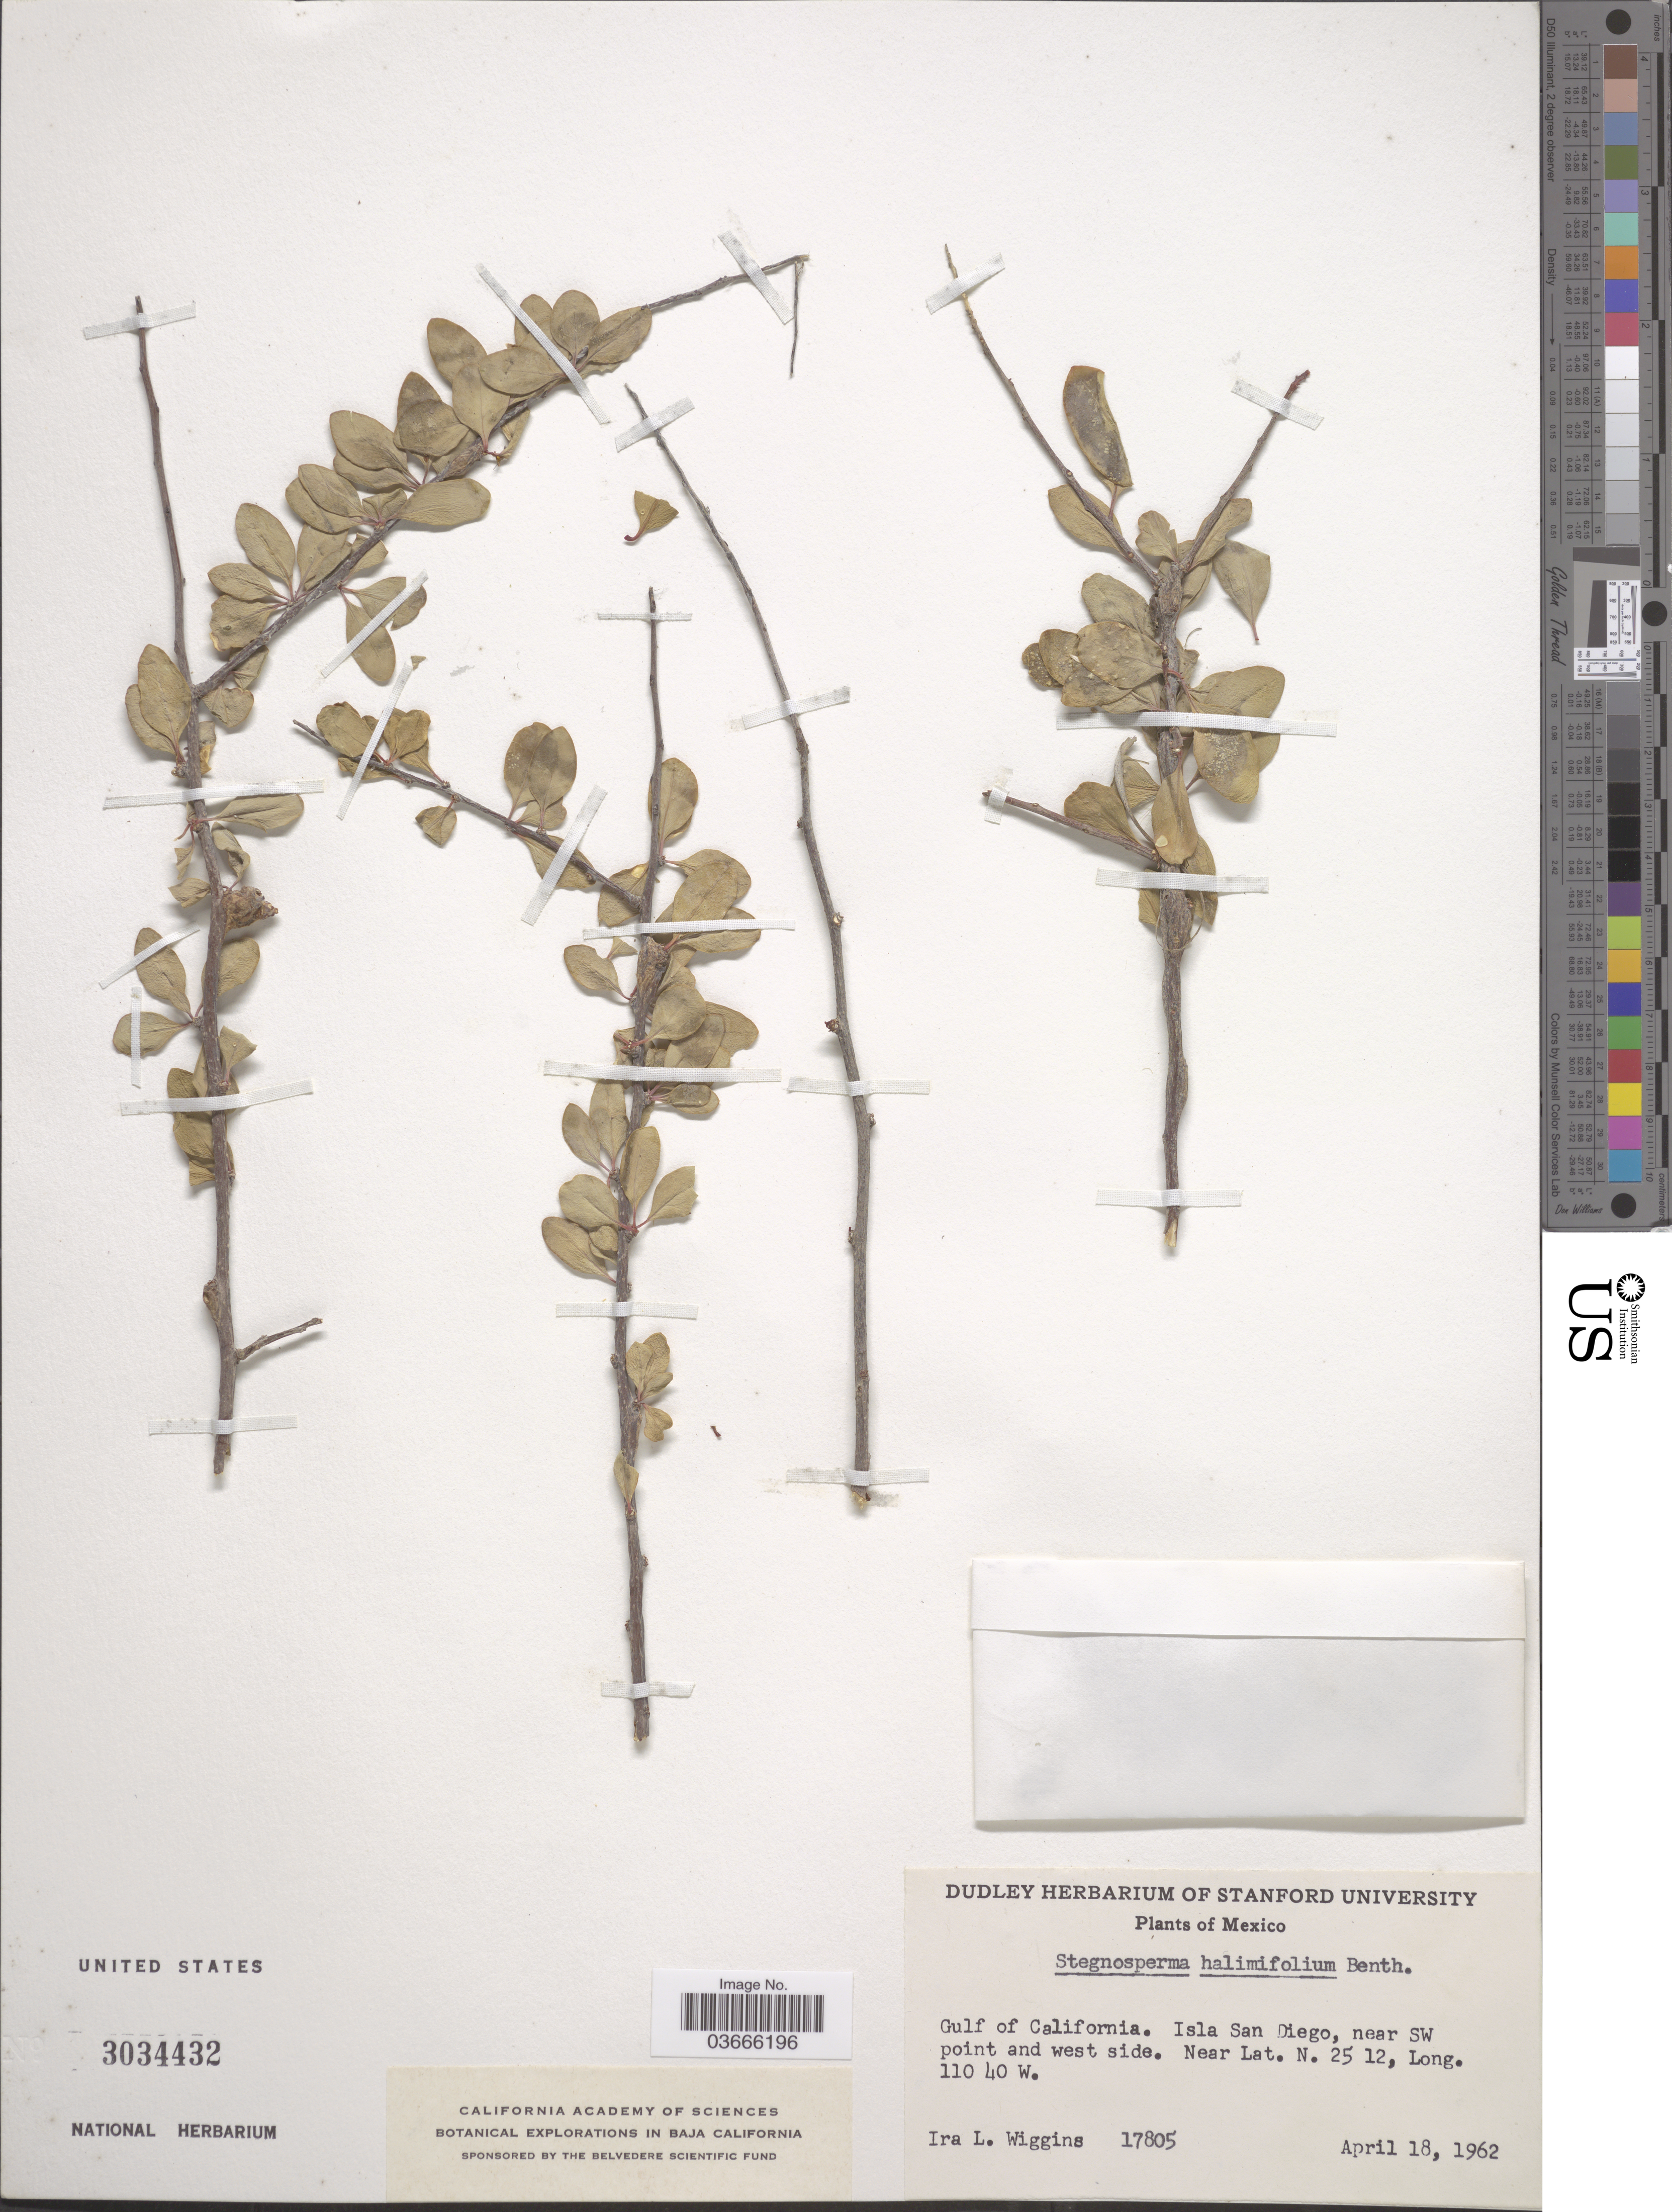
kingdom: Plantae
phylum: Tracheophyta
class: Magnoliopsida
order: Caryophyllales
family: Stegnospermataceae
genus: Stegnosperma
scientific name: Stegnosperma halimifolium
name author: Benth.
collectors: I. L. Wiggins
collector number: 17805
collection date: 1962-04-18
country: Mexico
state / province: Baja California Sur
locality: Gulf of California. Isla San Diego, near SW point and west side.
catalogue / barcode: US 3034432